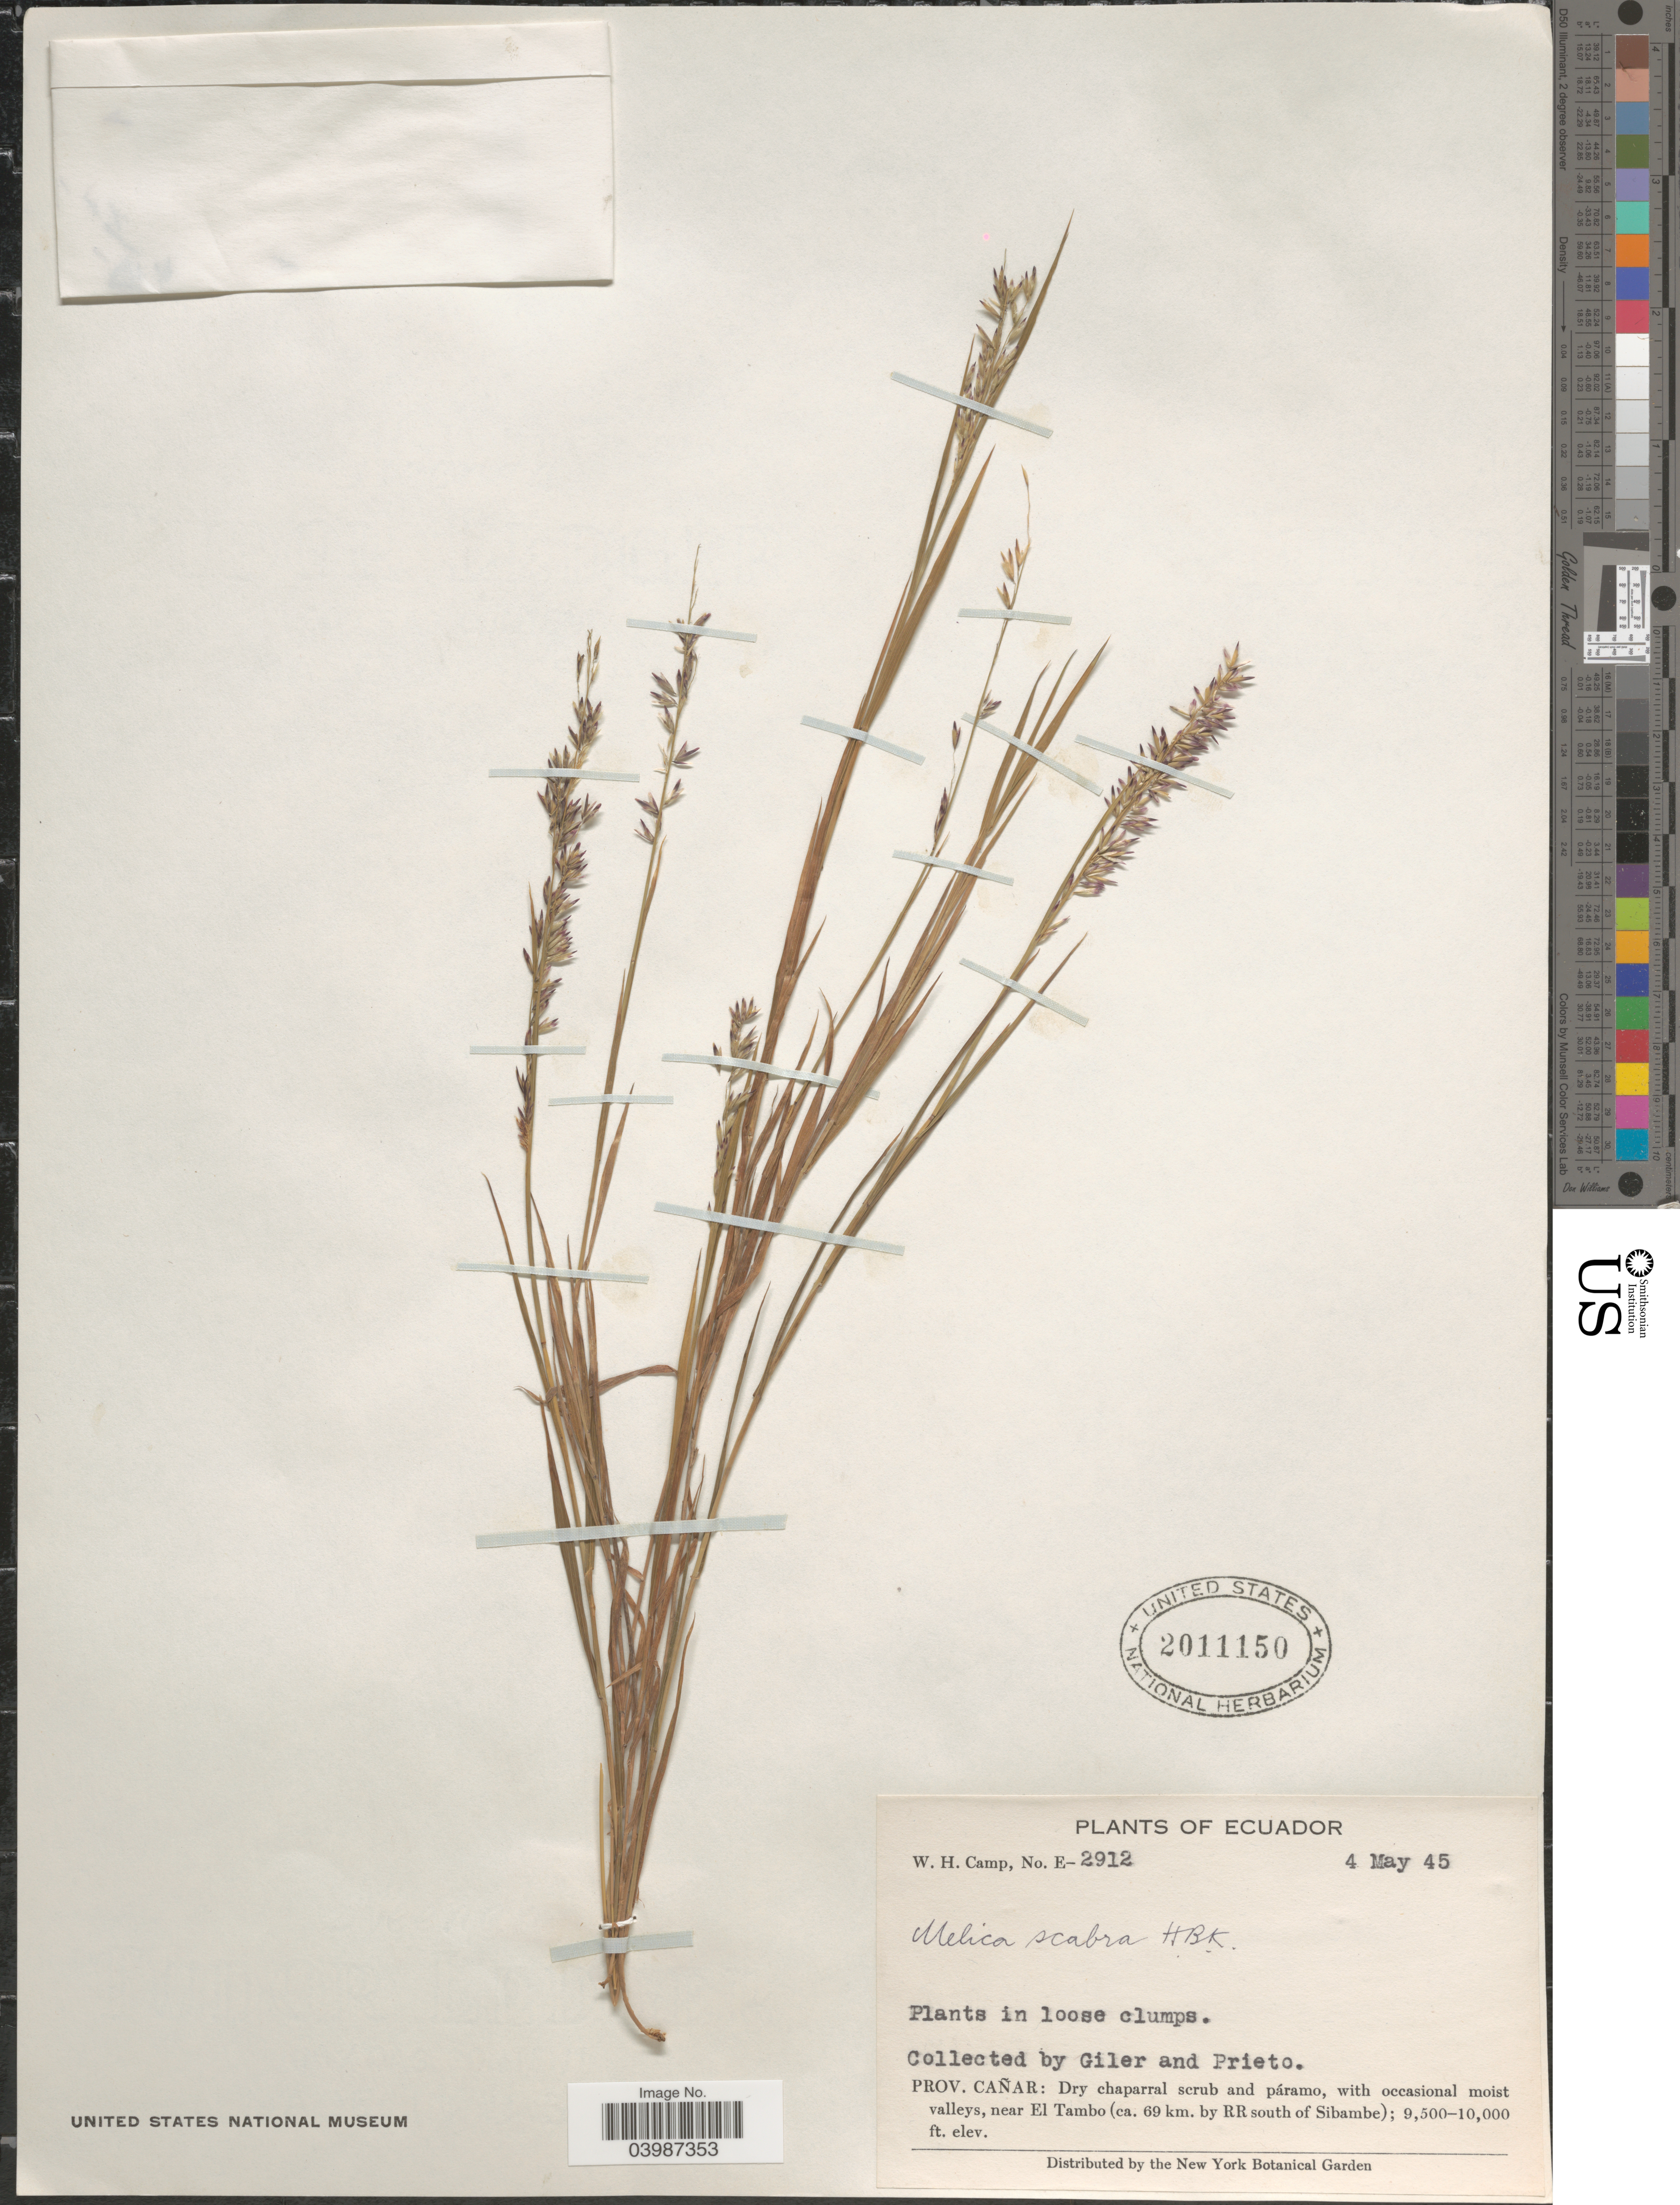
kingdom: Plantae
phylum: Tracheophyta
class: Liliopsida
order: Poales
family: Poaceae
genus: Melica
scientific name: Melica scabra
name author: Kunth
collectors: Giler, -- & -. Prieto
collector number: E-2912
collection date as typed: Transcribed d/m/y: 4/5/45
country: Ecuador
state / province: Cañar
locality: Dry chaparral scrub and páramo, with occasional moist valleys, near El Tambo (ca. 69 km. by RR south of Sibambe).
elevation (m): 2896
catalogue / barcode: US 2011150